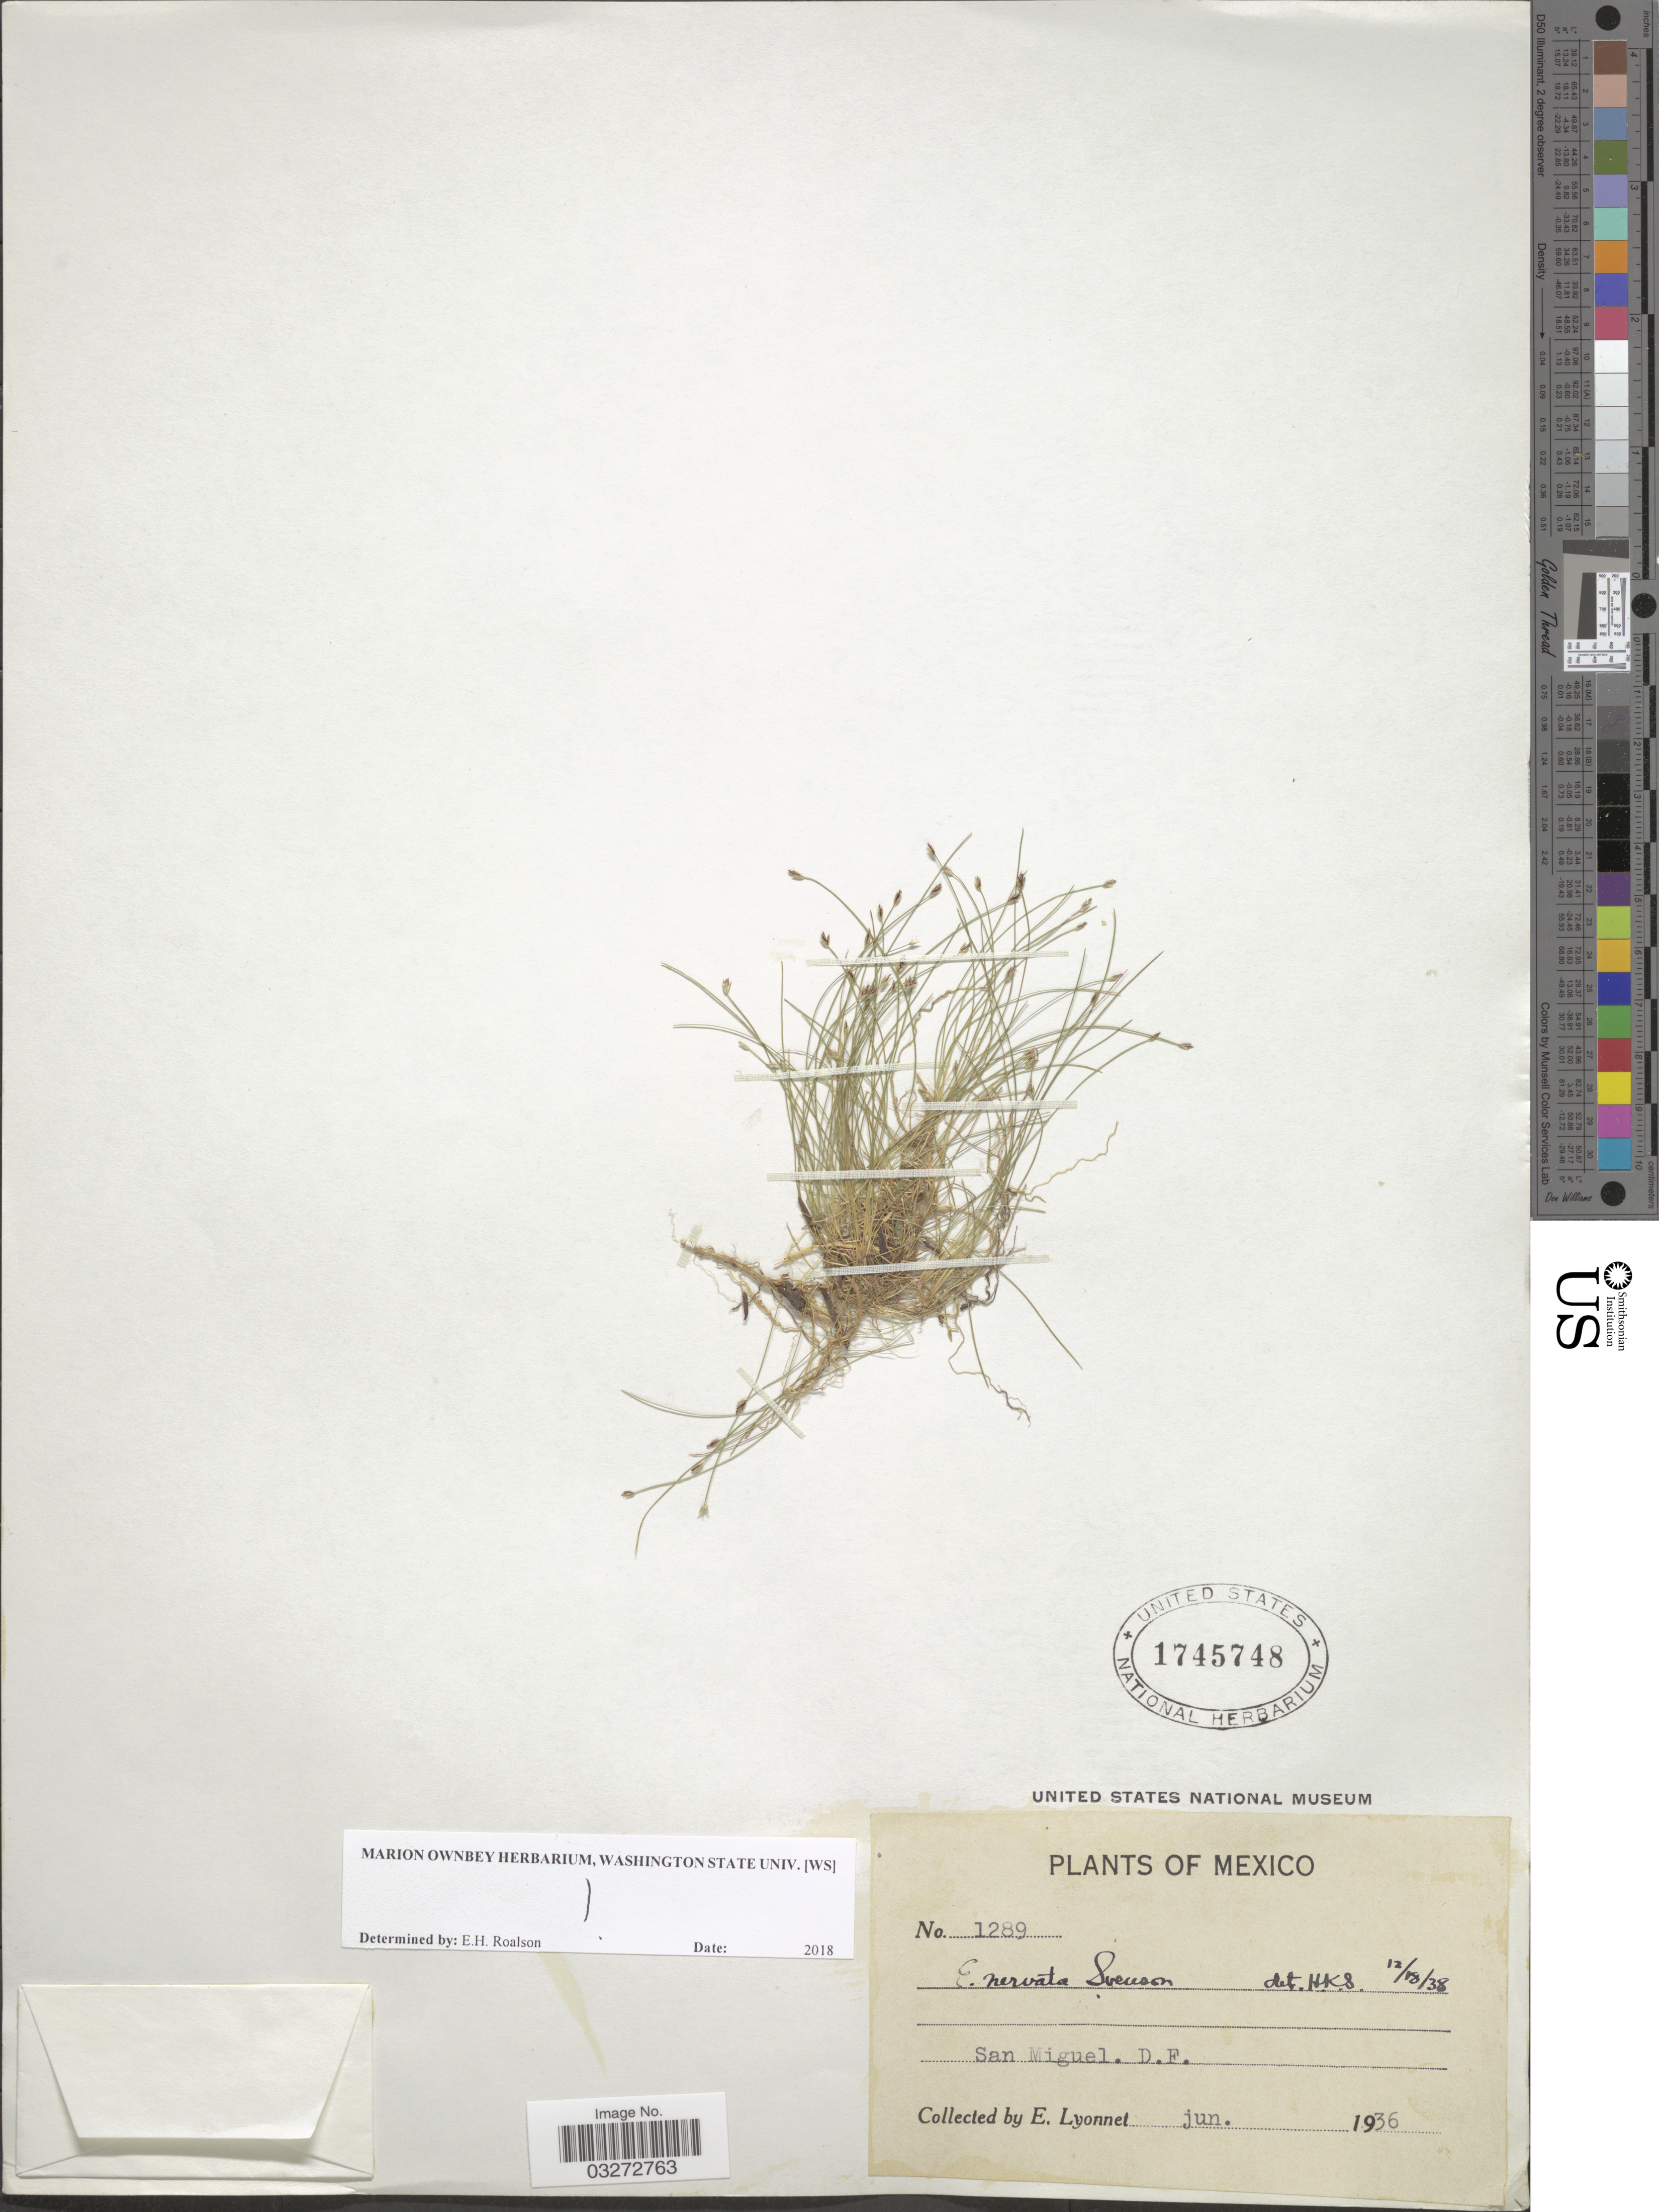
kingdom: Plantae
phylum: Tracheophyta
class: Liliopsida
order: Poales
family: Cyperaceae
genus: Eleocharis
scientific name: Eleocharis nervata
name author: Svenson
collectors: E. Lyonnet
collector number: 1289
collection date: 1936-06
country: Mexico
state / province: Distrito Federal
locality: San Miguel. D.F.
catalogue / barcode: US 1745748